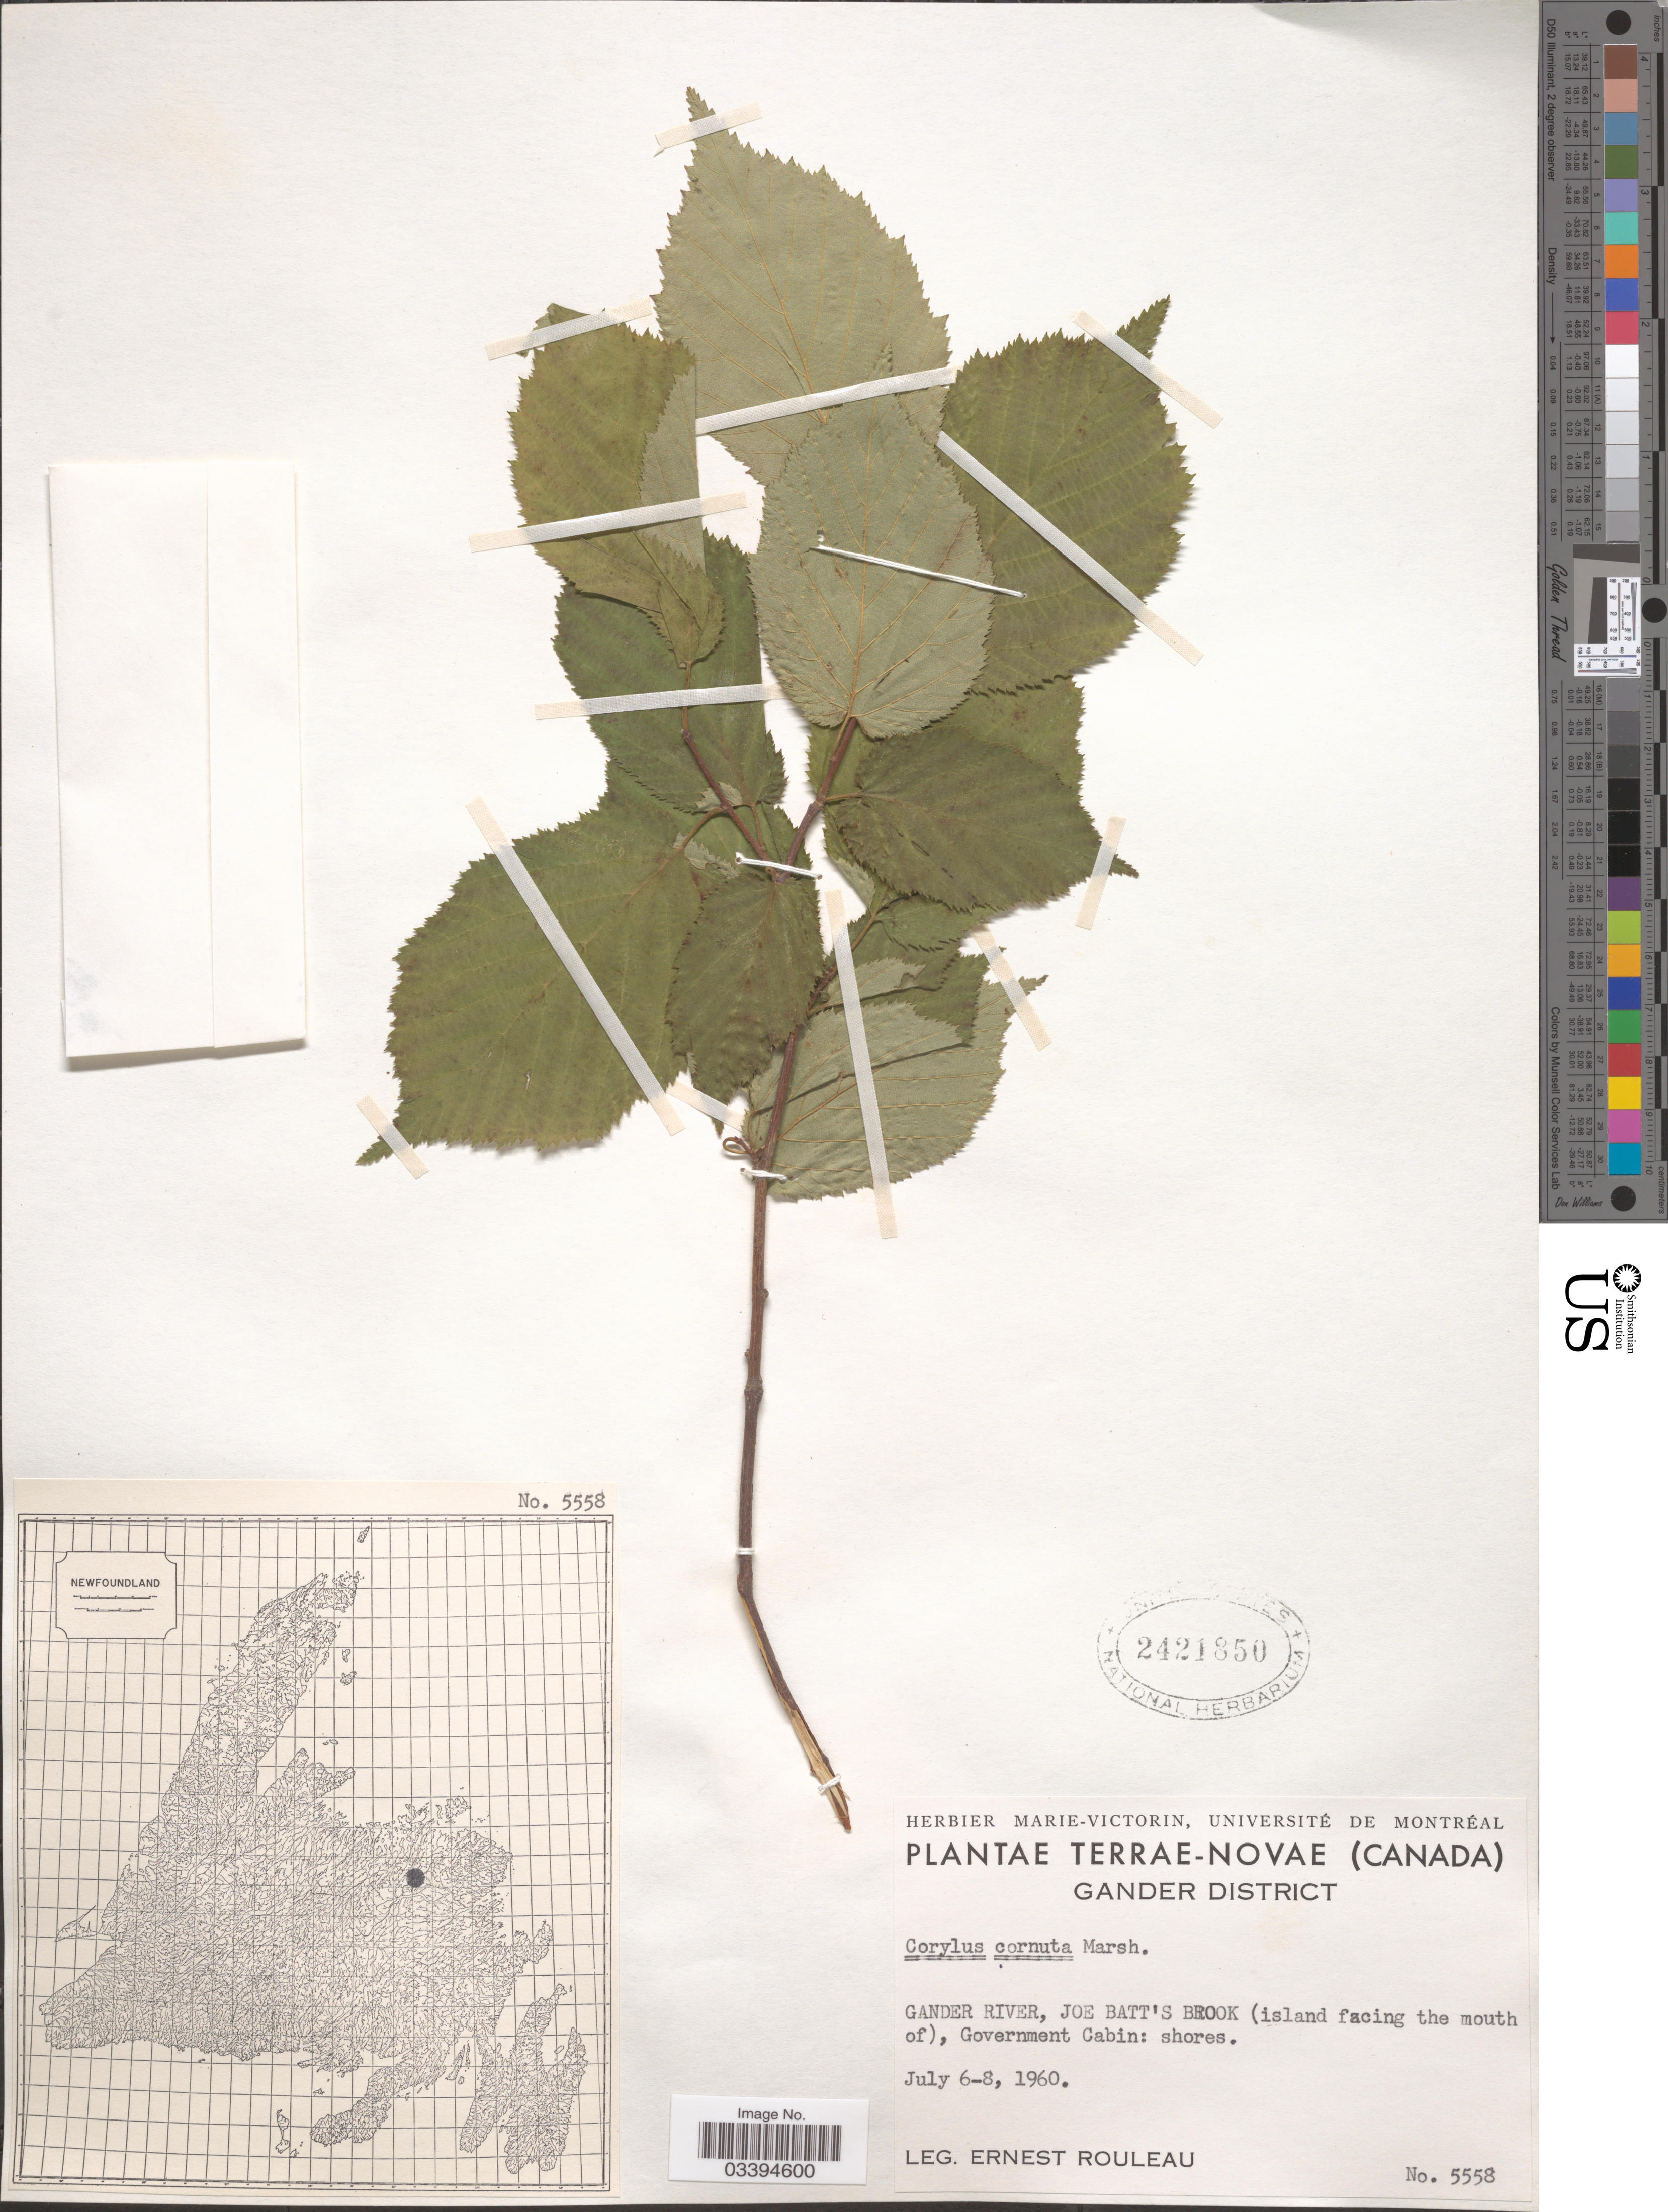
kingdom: Plantae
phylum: Tracheophyta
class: Magnoliopsida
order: Fagales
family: Betulaceae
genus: Corylus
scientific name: Corylus cornuta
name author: Marshall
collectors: J. Rouleau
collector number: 5558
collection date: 1960-07-06/1960-07-08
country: Canada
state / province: Newfoundland and Labrador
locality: Terrae-Novae. Gander District. Gander River, Joe Batt's Brook (island facing the mouth of), Government Cabin: shores.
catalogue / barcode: US 2421850